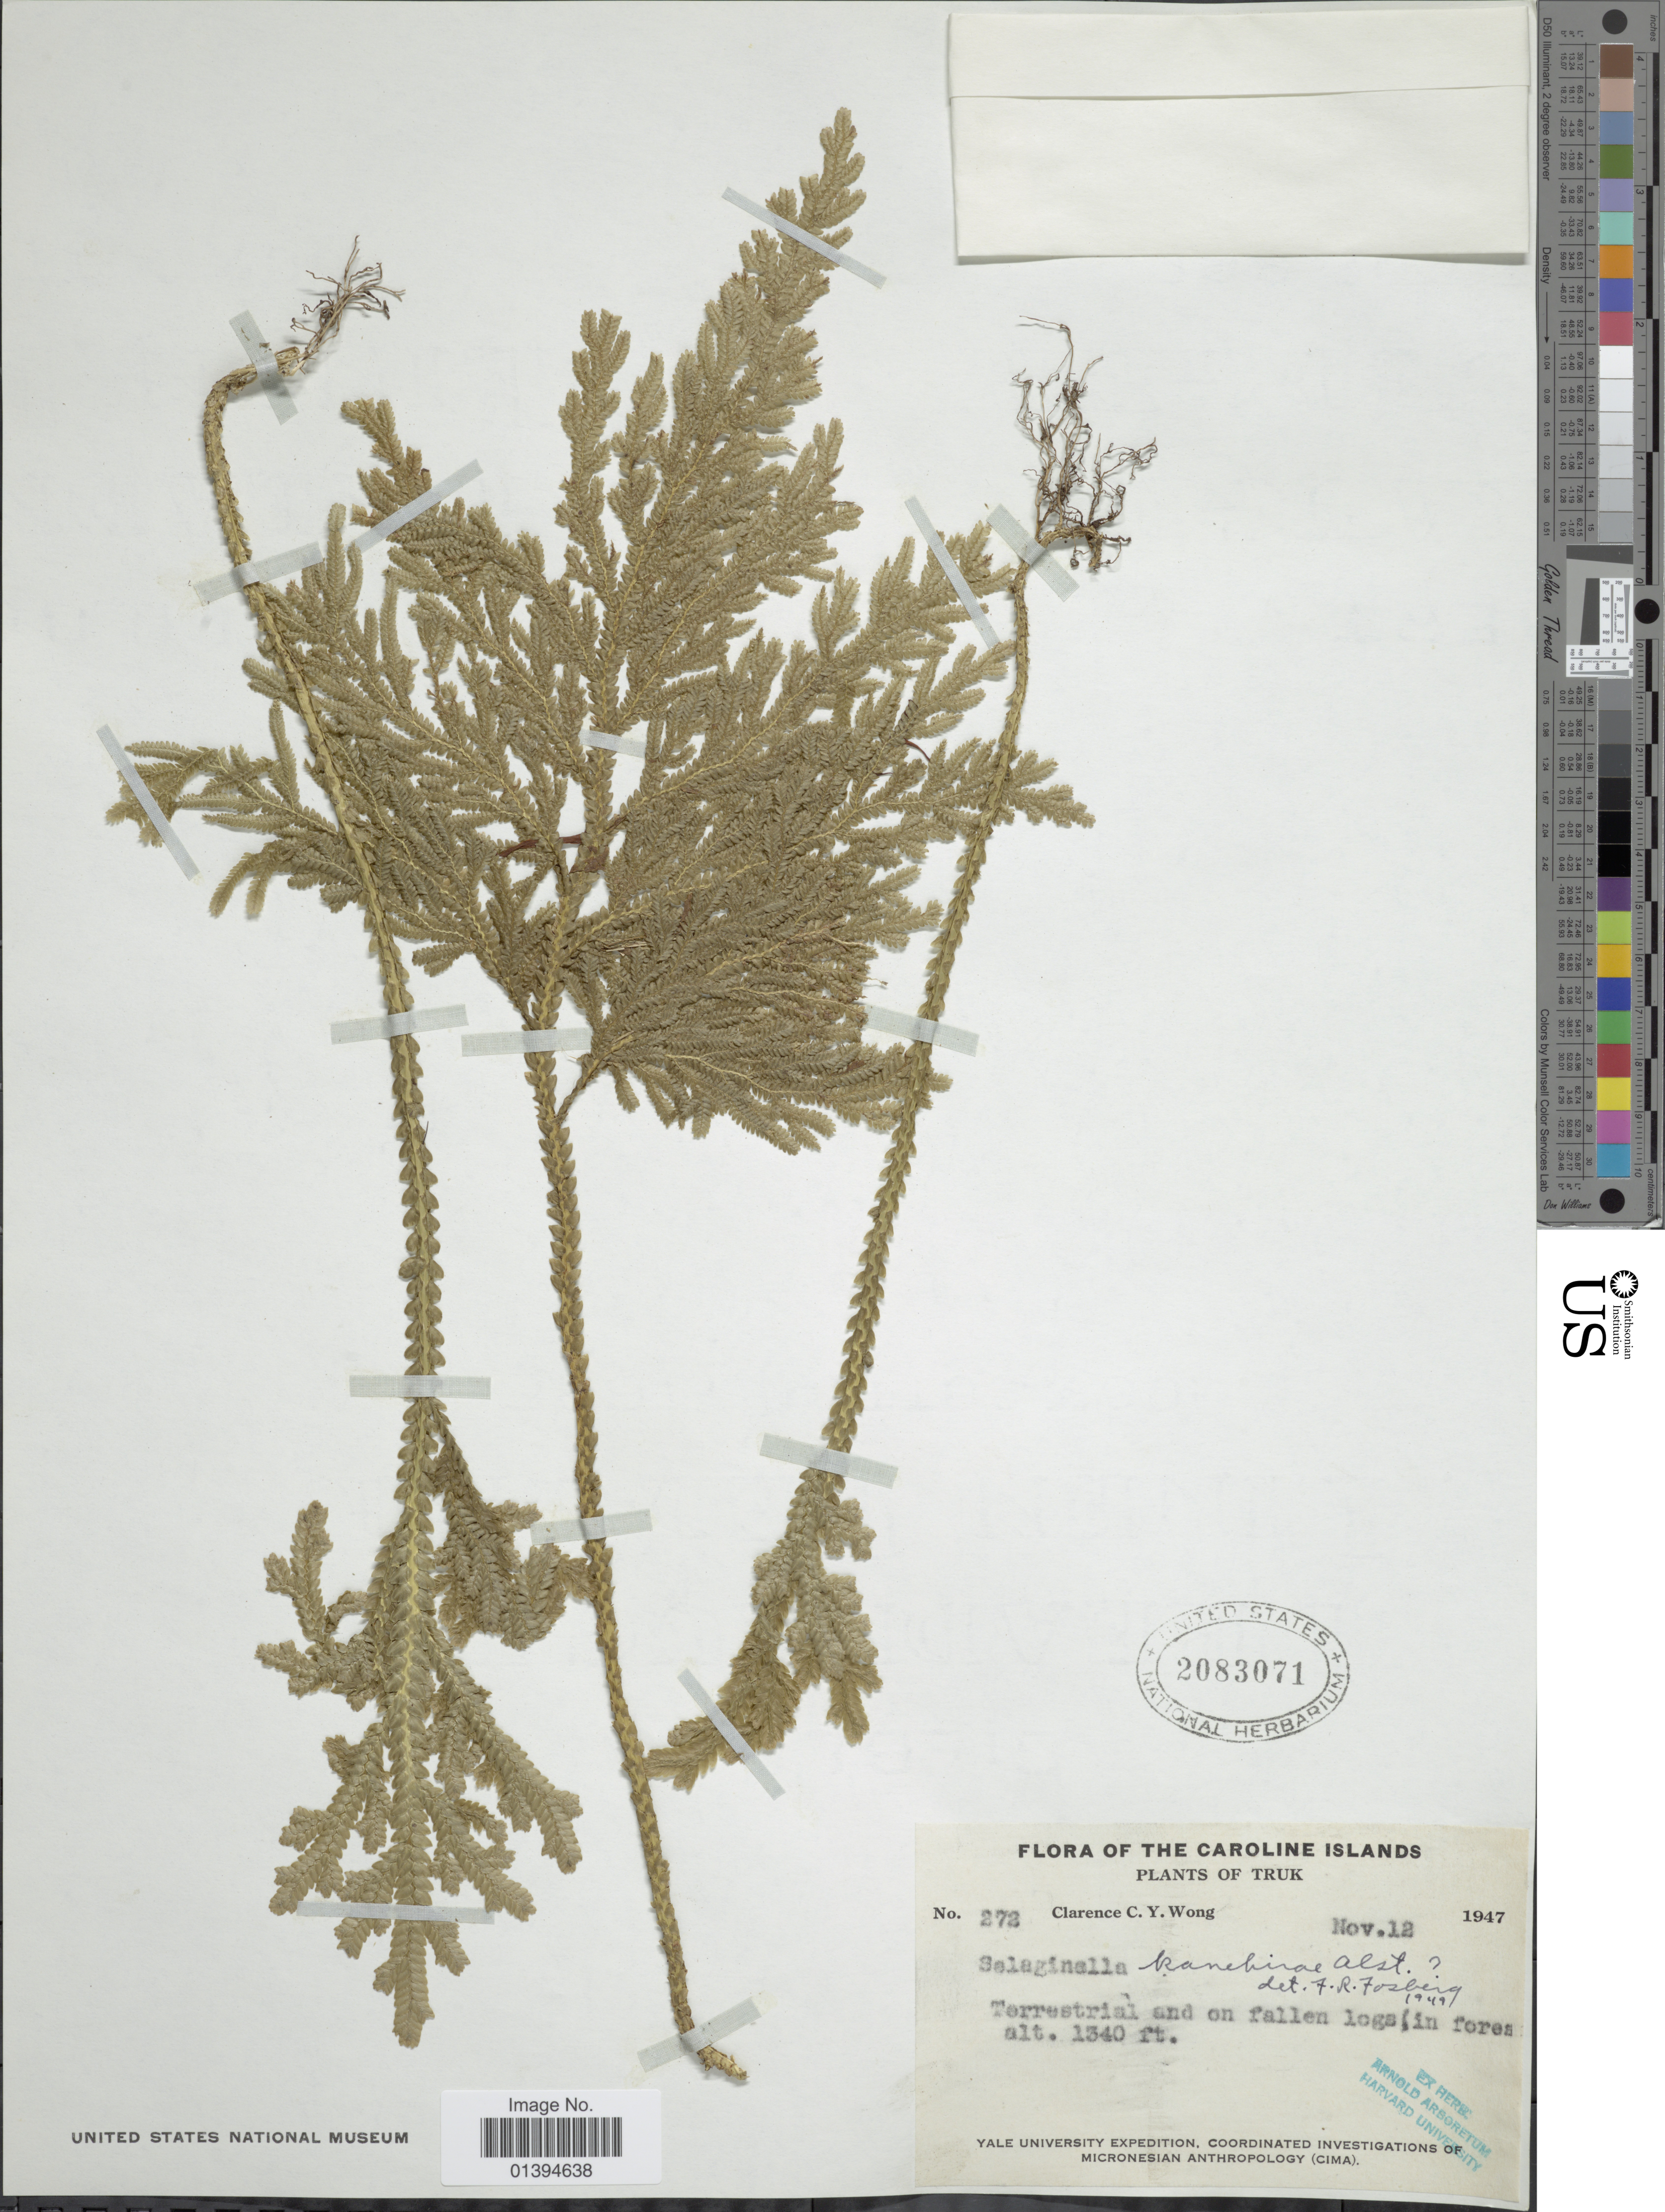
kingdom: Plantae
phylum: Tracheophyta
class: Lycopodiopsida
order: Selaginellales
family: Selaginellaceae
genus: Selaginella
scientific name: Selaginella kanehirae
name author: Alston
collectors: C. Y. C. Wong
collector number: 272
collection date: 1947-11-12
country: Micronesia, Federated States of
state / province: Truk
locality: Caroline Islands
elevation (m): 408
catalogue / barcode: US 2083071